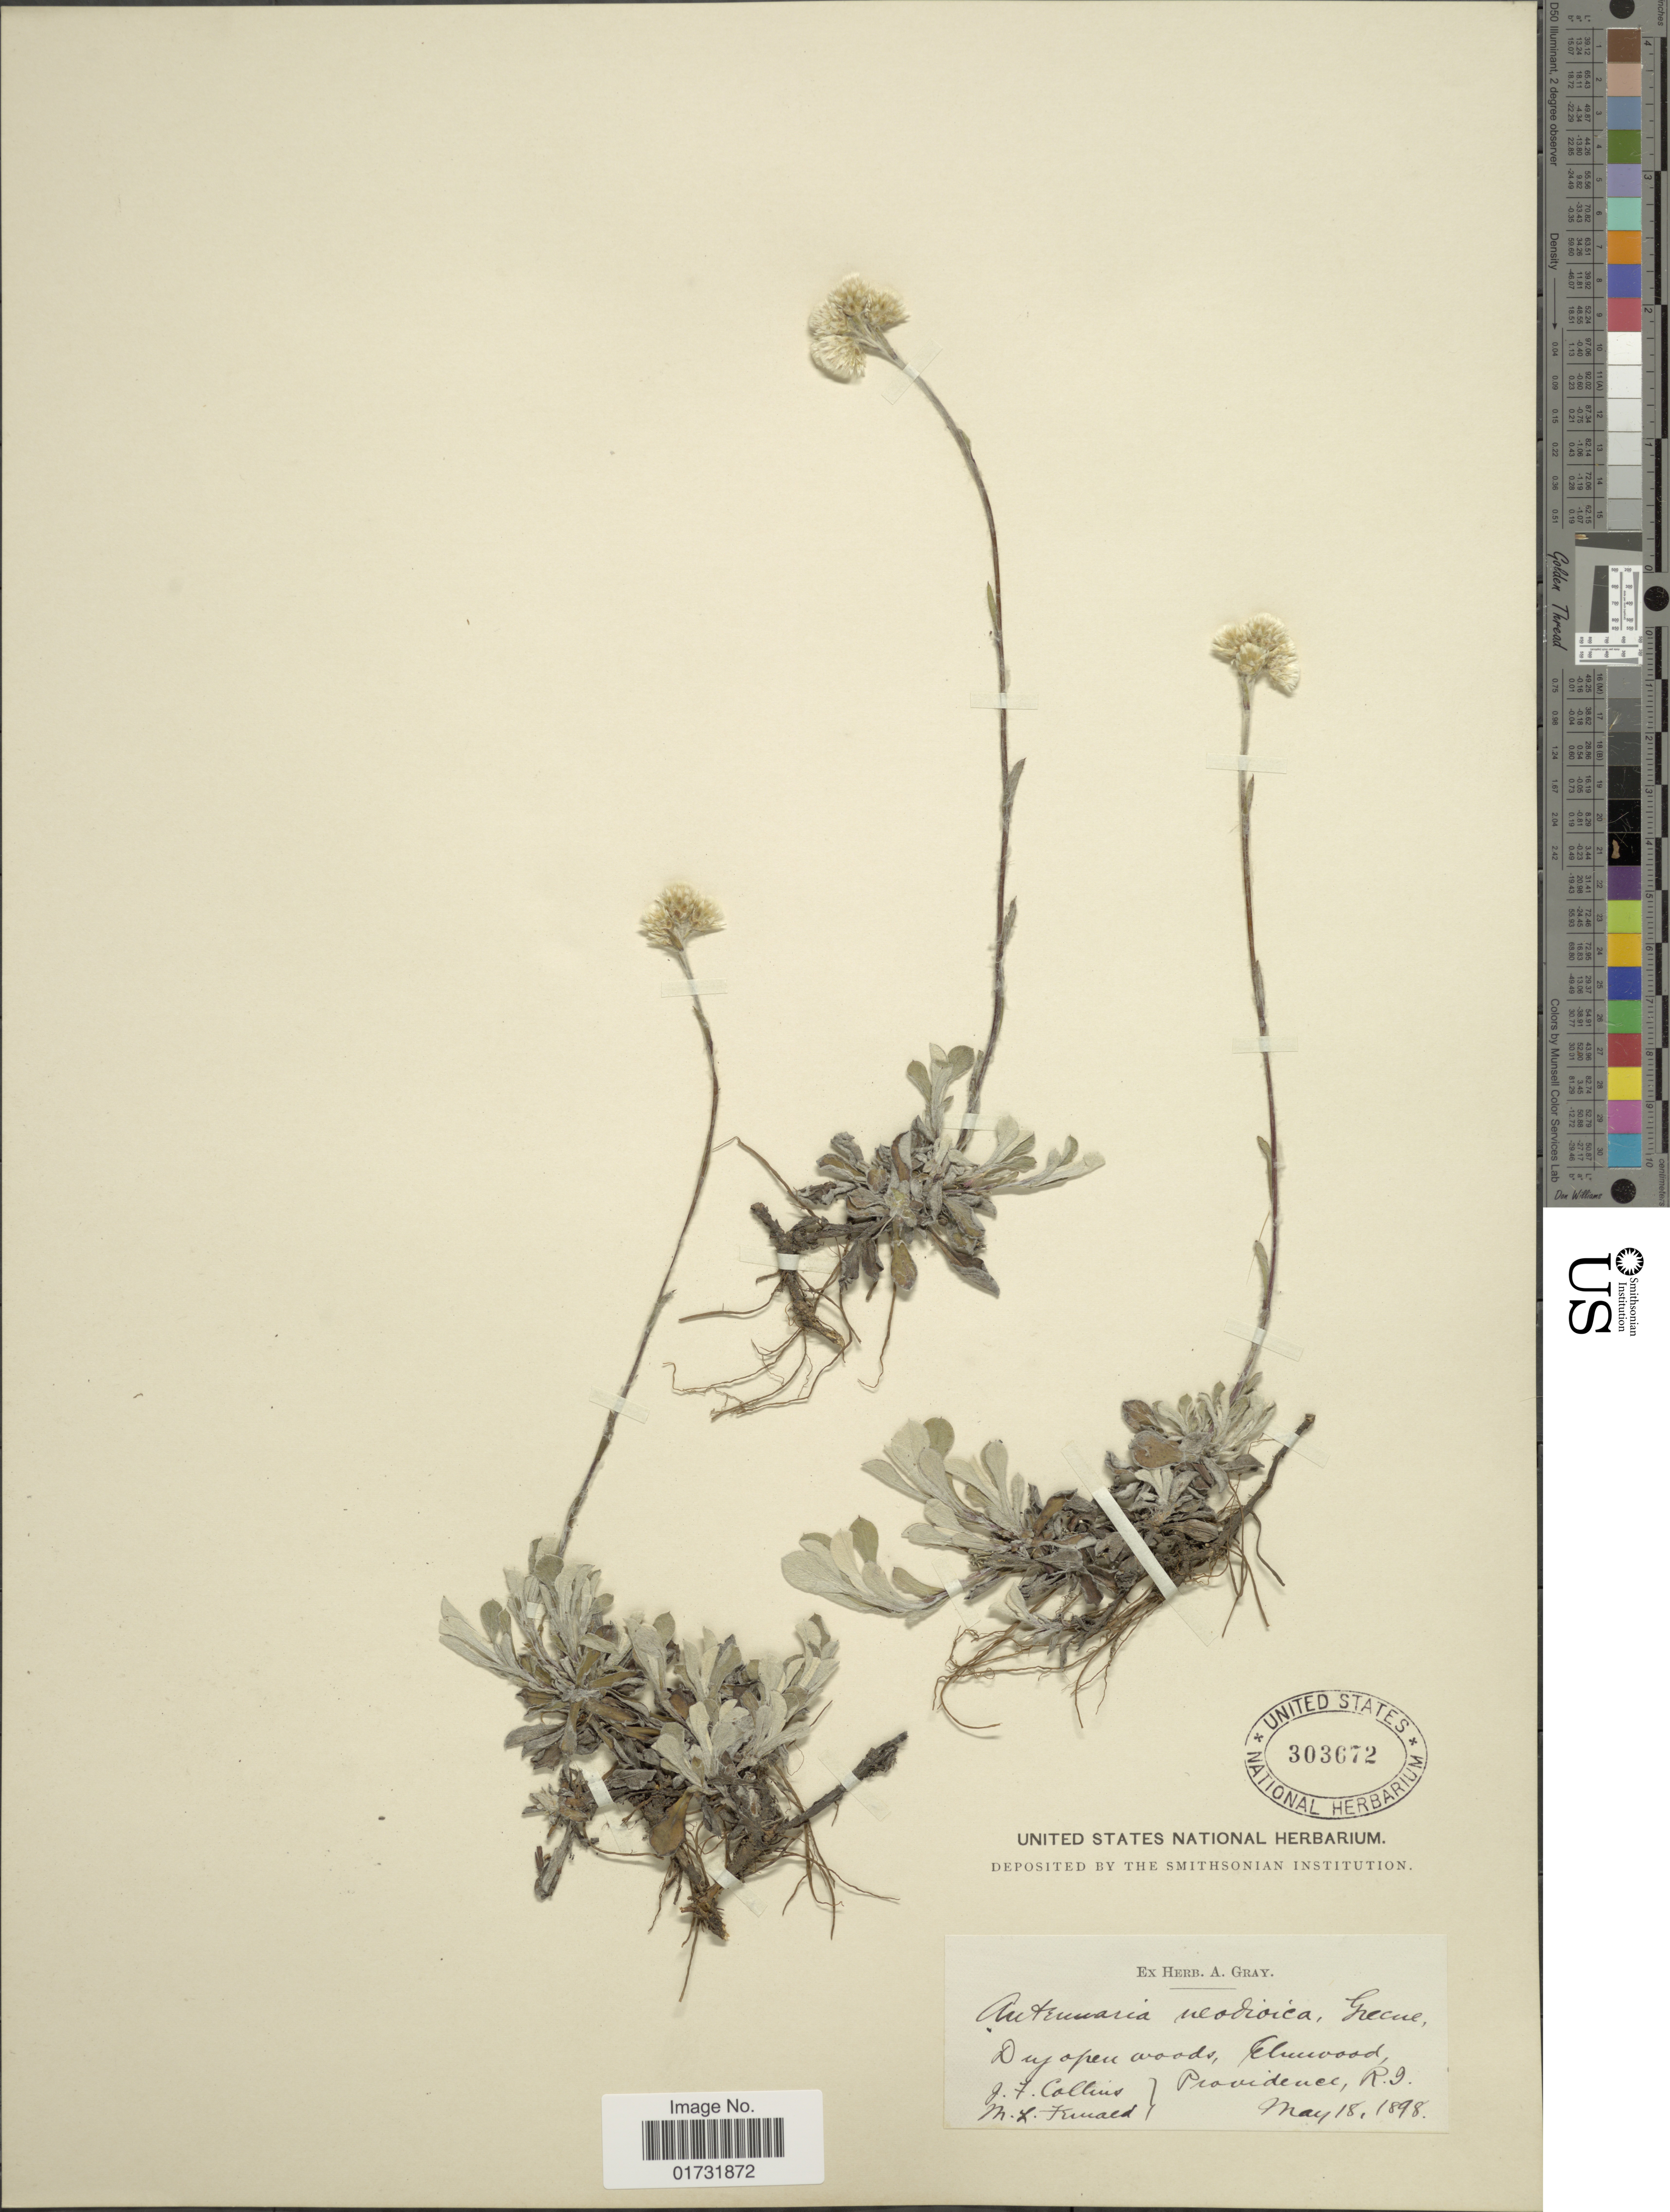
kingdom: Plantae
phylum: Tracheophyta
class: Magnoliopsida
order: Asterales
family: Asteraceae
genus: Antennaria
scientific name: Antennaria neodioica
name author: Greene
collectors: J. Collins & M. L. Fernald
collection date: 1898-05-18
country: United States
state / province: Rhode Island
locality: Elmwood, Providence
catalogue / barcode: US 303672